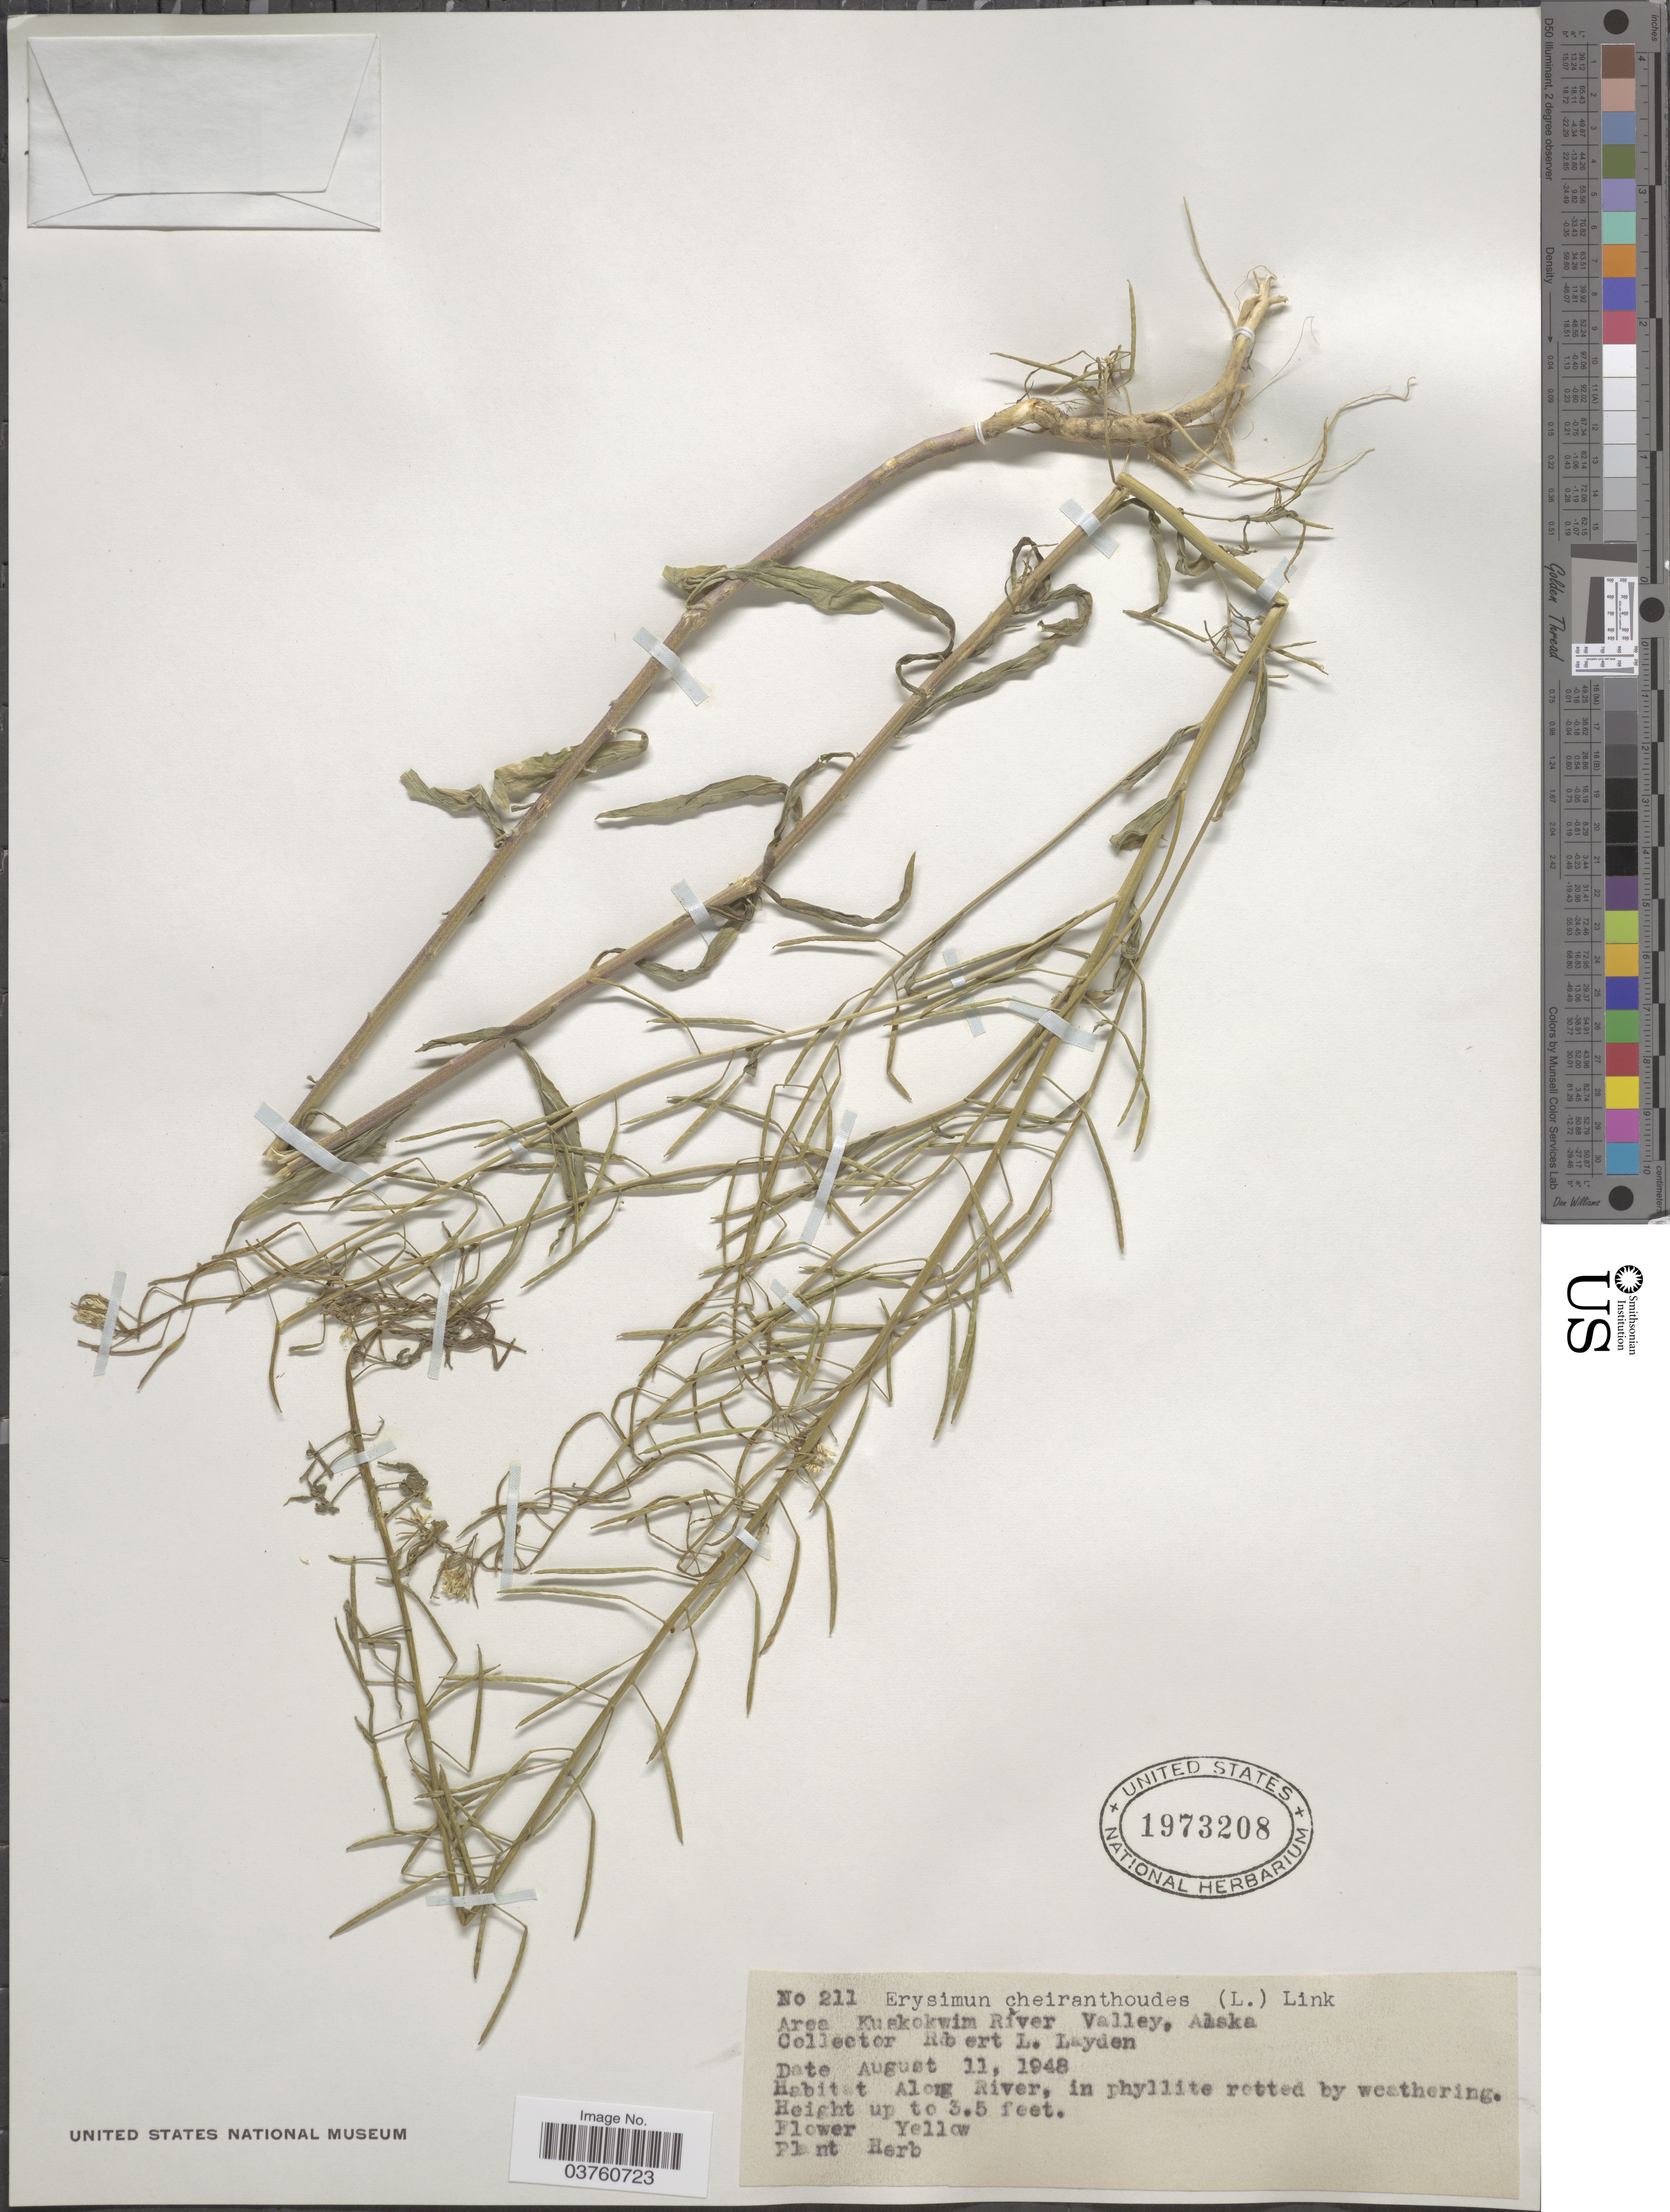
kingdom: Plantae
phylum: Tracheophyta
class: Magnoliopsida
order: Brassicales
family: Brassicaceae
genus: Erysimum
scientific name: Erysimum cheiranthoides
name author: L.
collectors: R. Layden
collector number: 211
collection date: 1948-08-11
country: United States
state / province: Alaska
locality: Area Kuskokwim River Valley. Along River.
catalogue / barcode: US 1973208